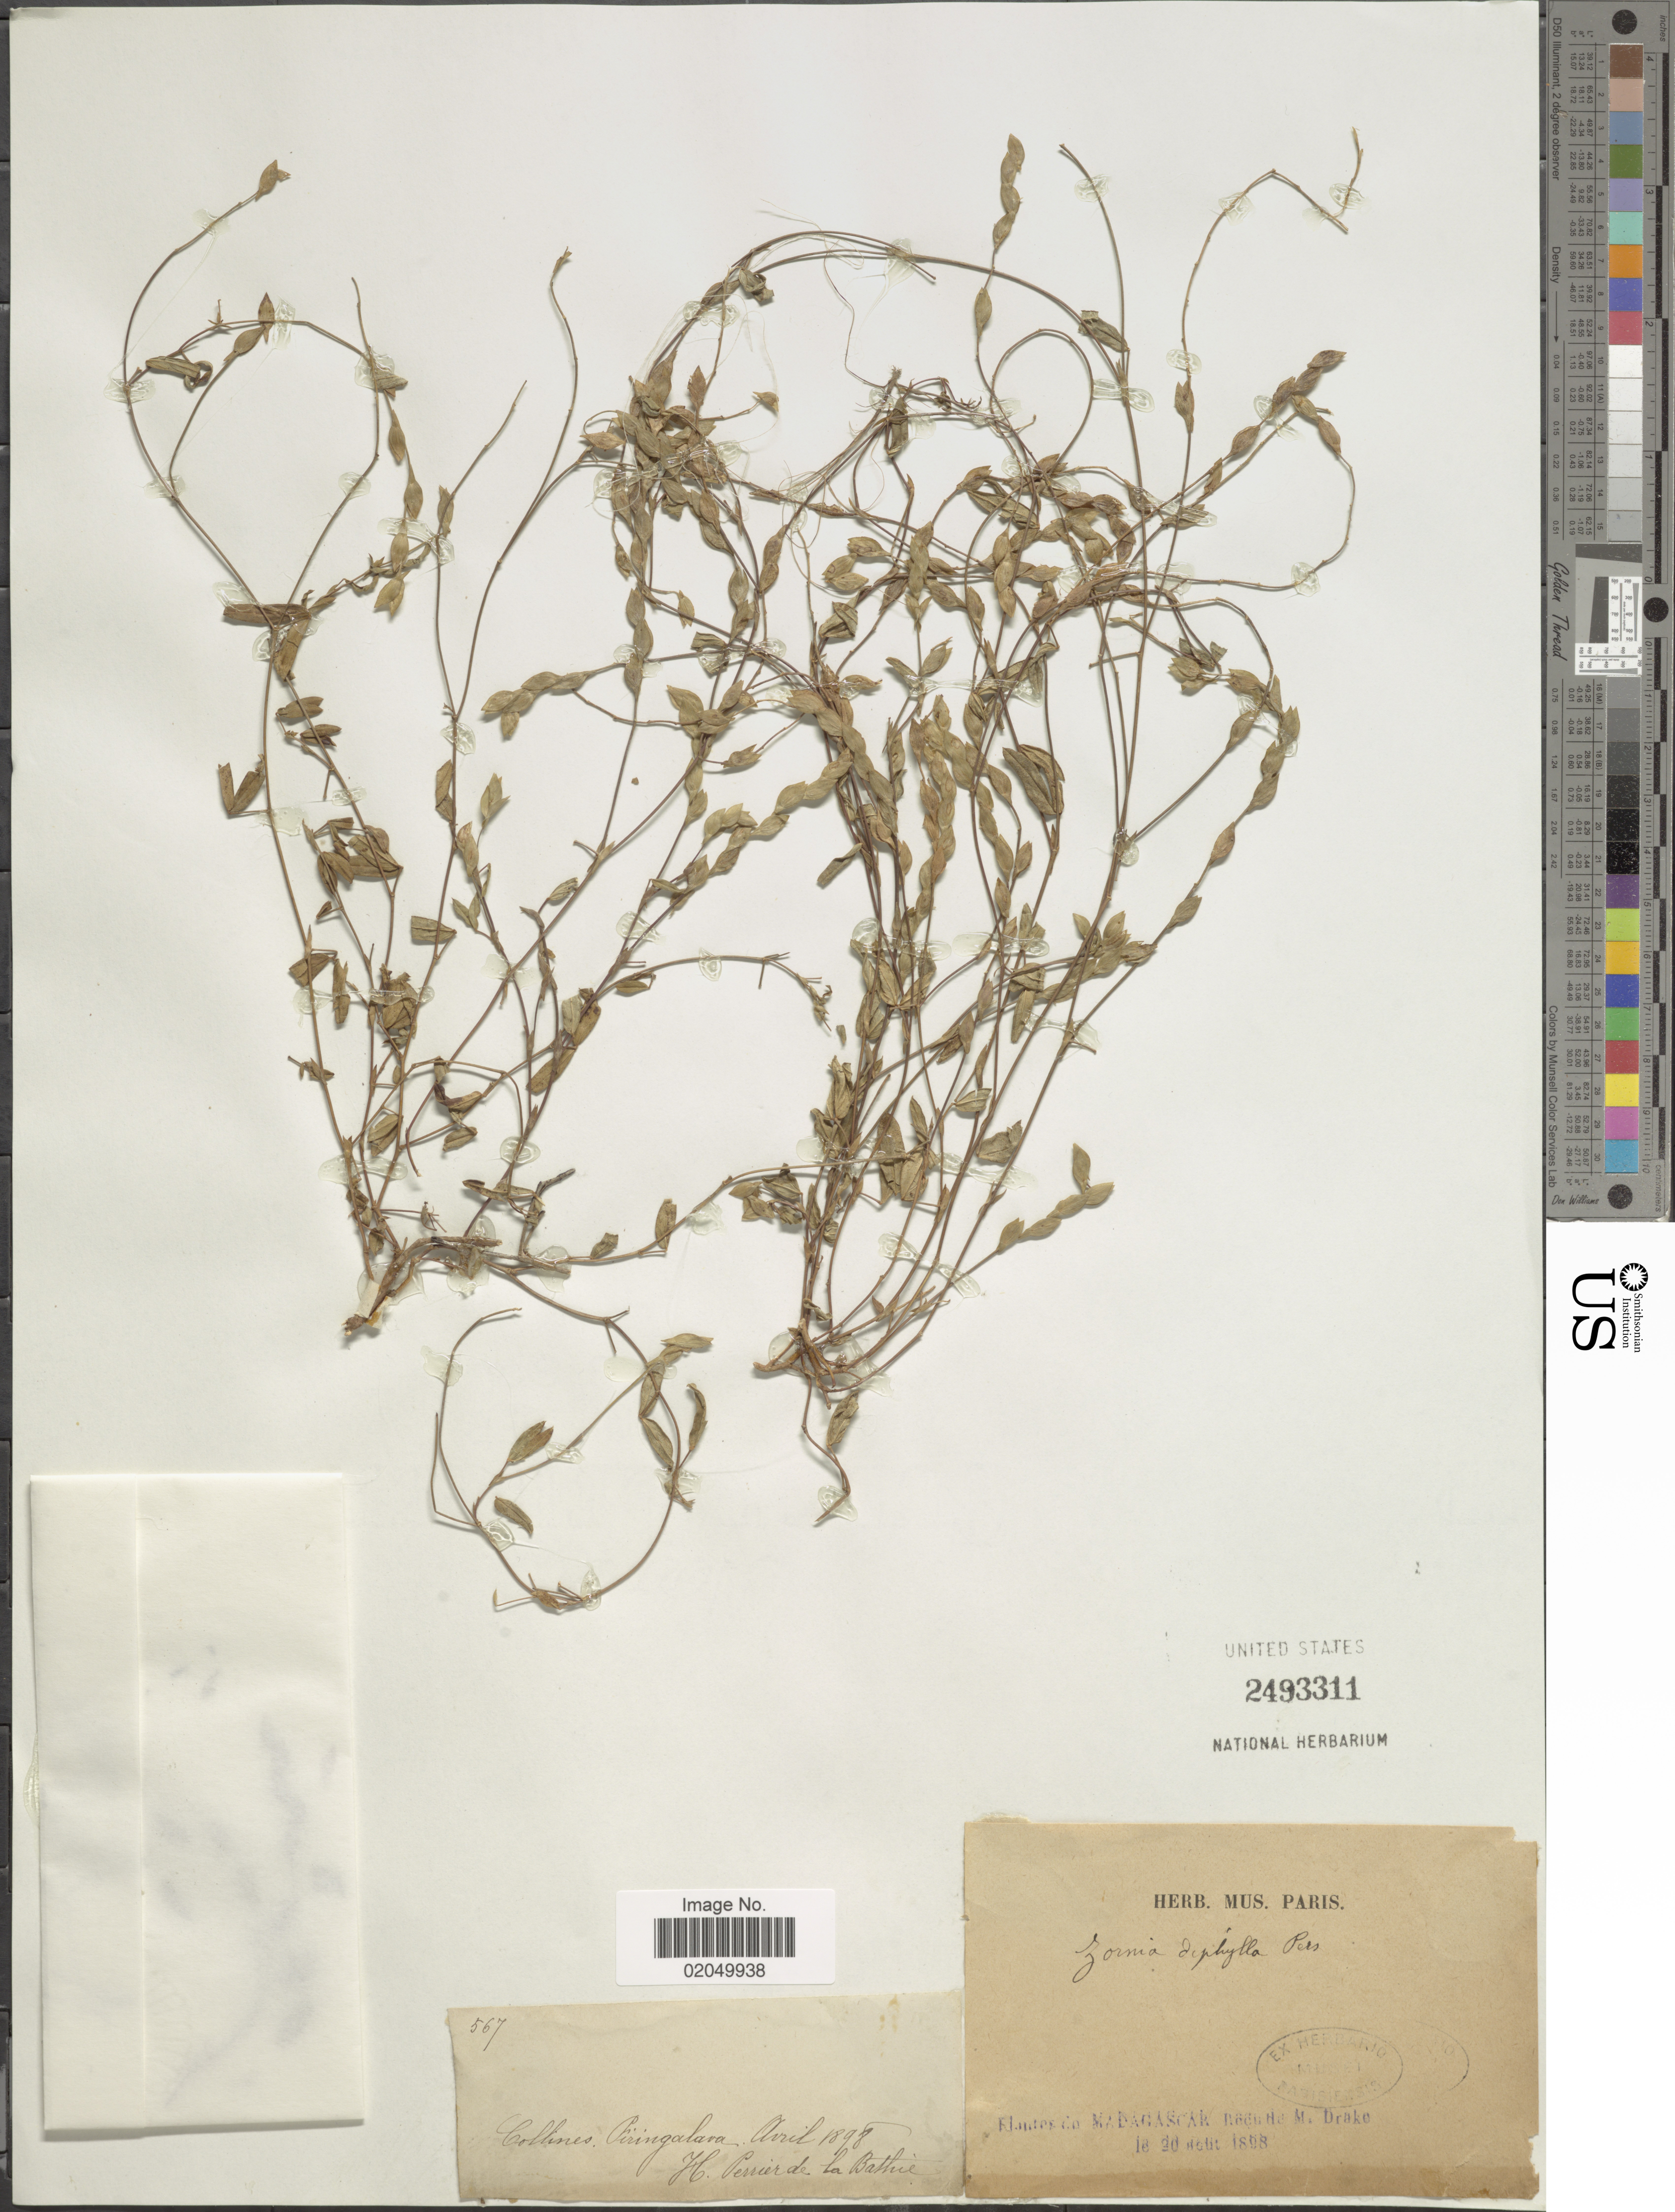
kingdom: Plantae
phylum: Tracheophyta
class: Magnoliopsida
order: Fabales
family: Fabaceae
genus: Zornia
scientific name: Zornia diphylla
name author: (L.) Pers.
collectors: M. Drake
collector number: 567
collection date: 1898-08-20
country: Madagascar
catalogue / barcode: US 2493311